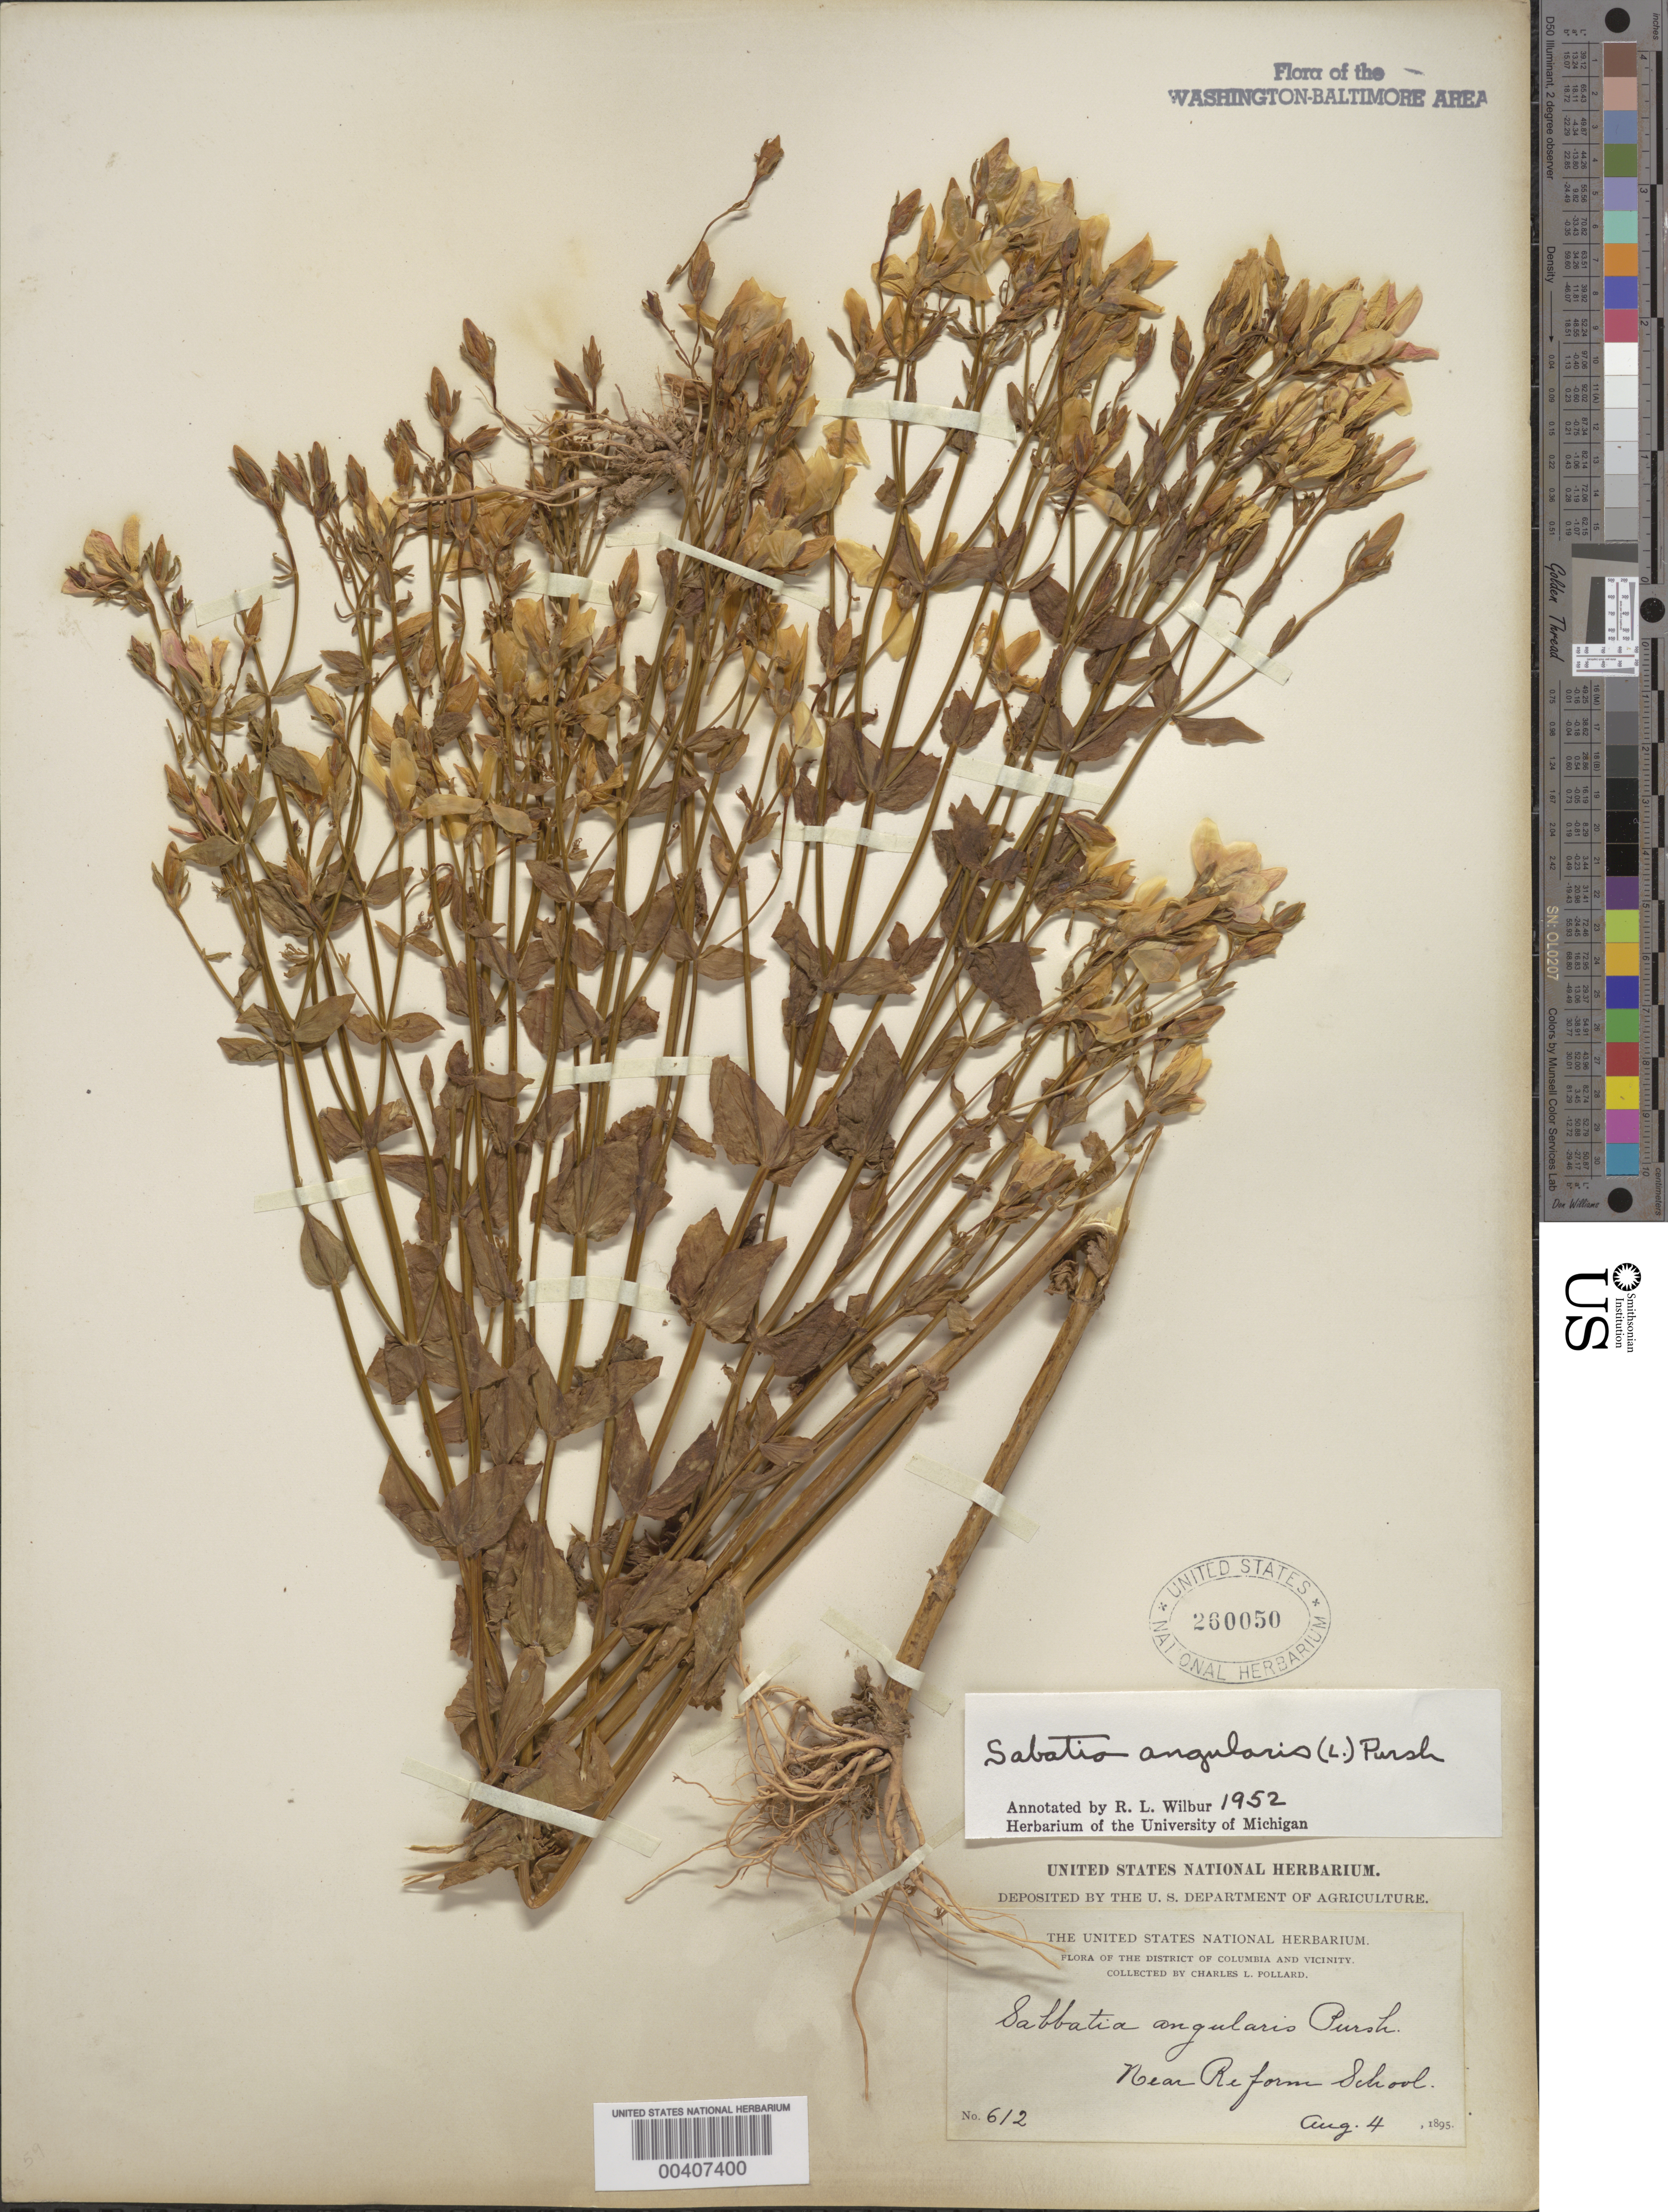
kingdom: Plantae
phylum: Tracheophyta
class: Magnoliopsida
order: Gentianales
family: Gentianaceae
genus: Sabatia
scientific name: Sabatia angularis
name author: (L.) Pursh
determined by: Wilbur, R. L.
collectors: C. L. Pollard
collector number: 612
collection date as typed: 04 Aug 1895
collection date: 1895-08-04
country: United States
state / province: District of Columbia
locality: Reform School, near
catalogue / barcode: US 260050